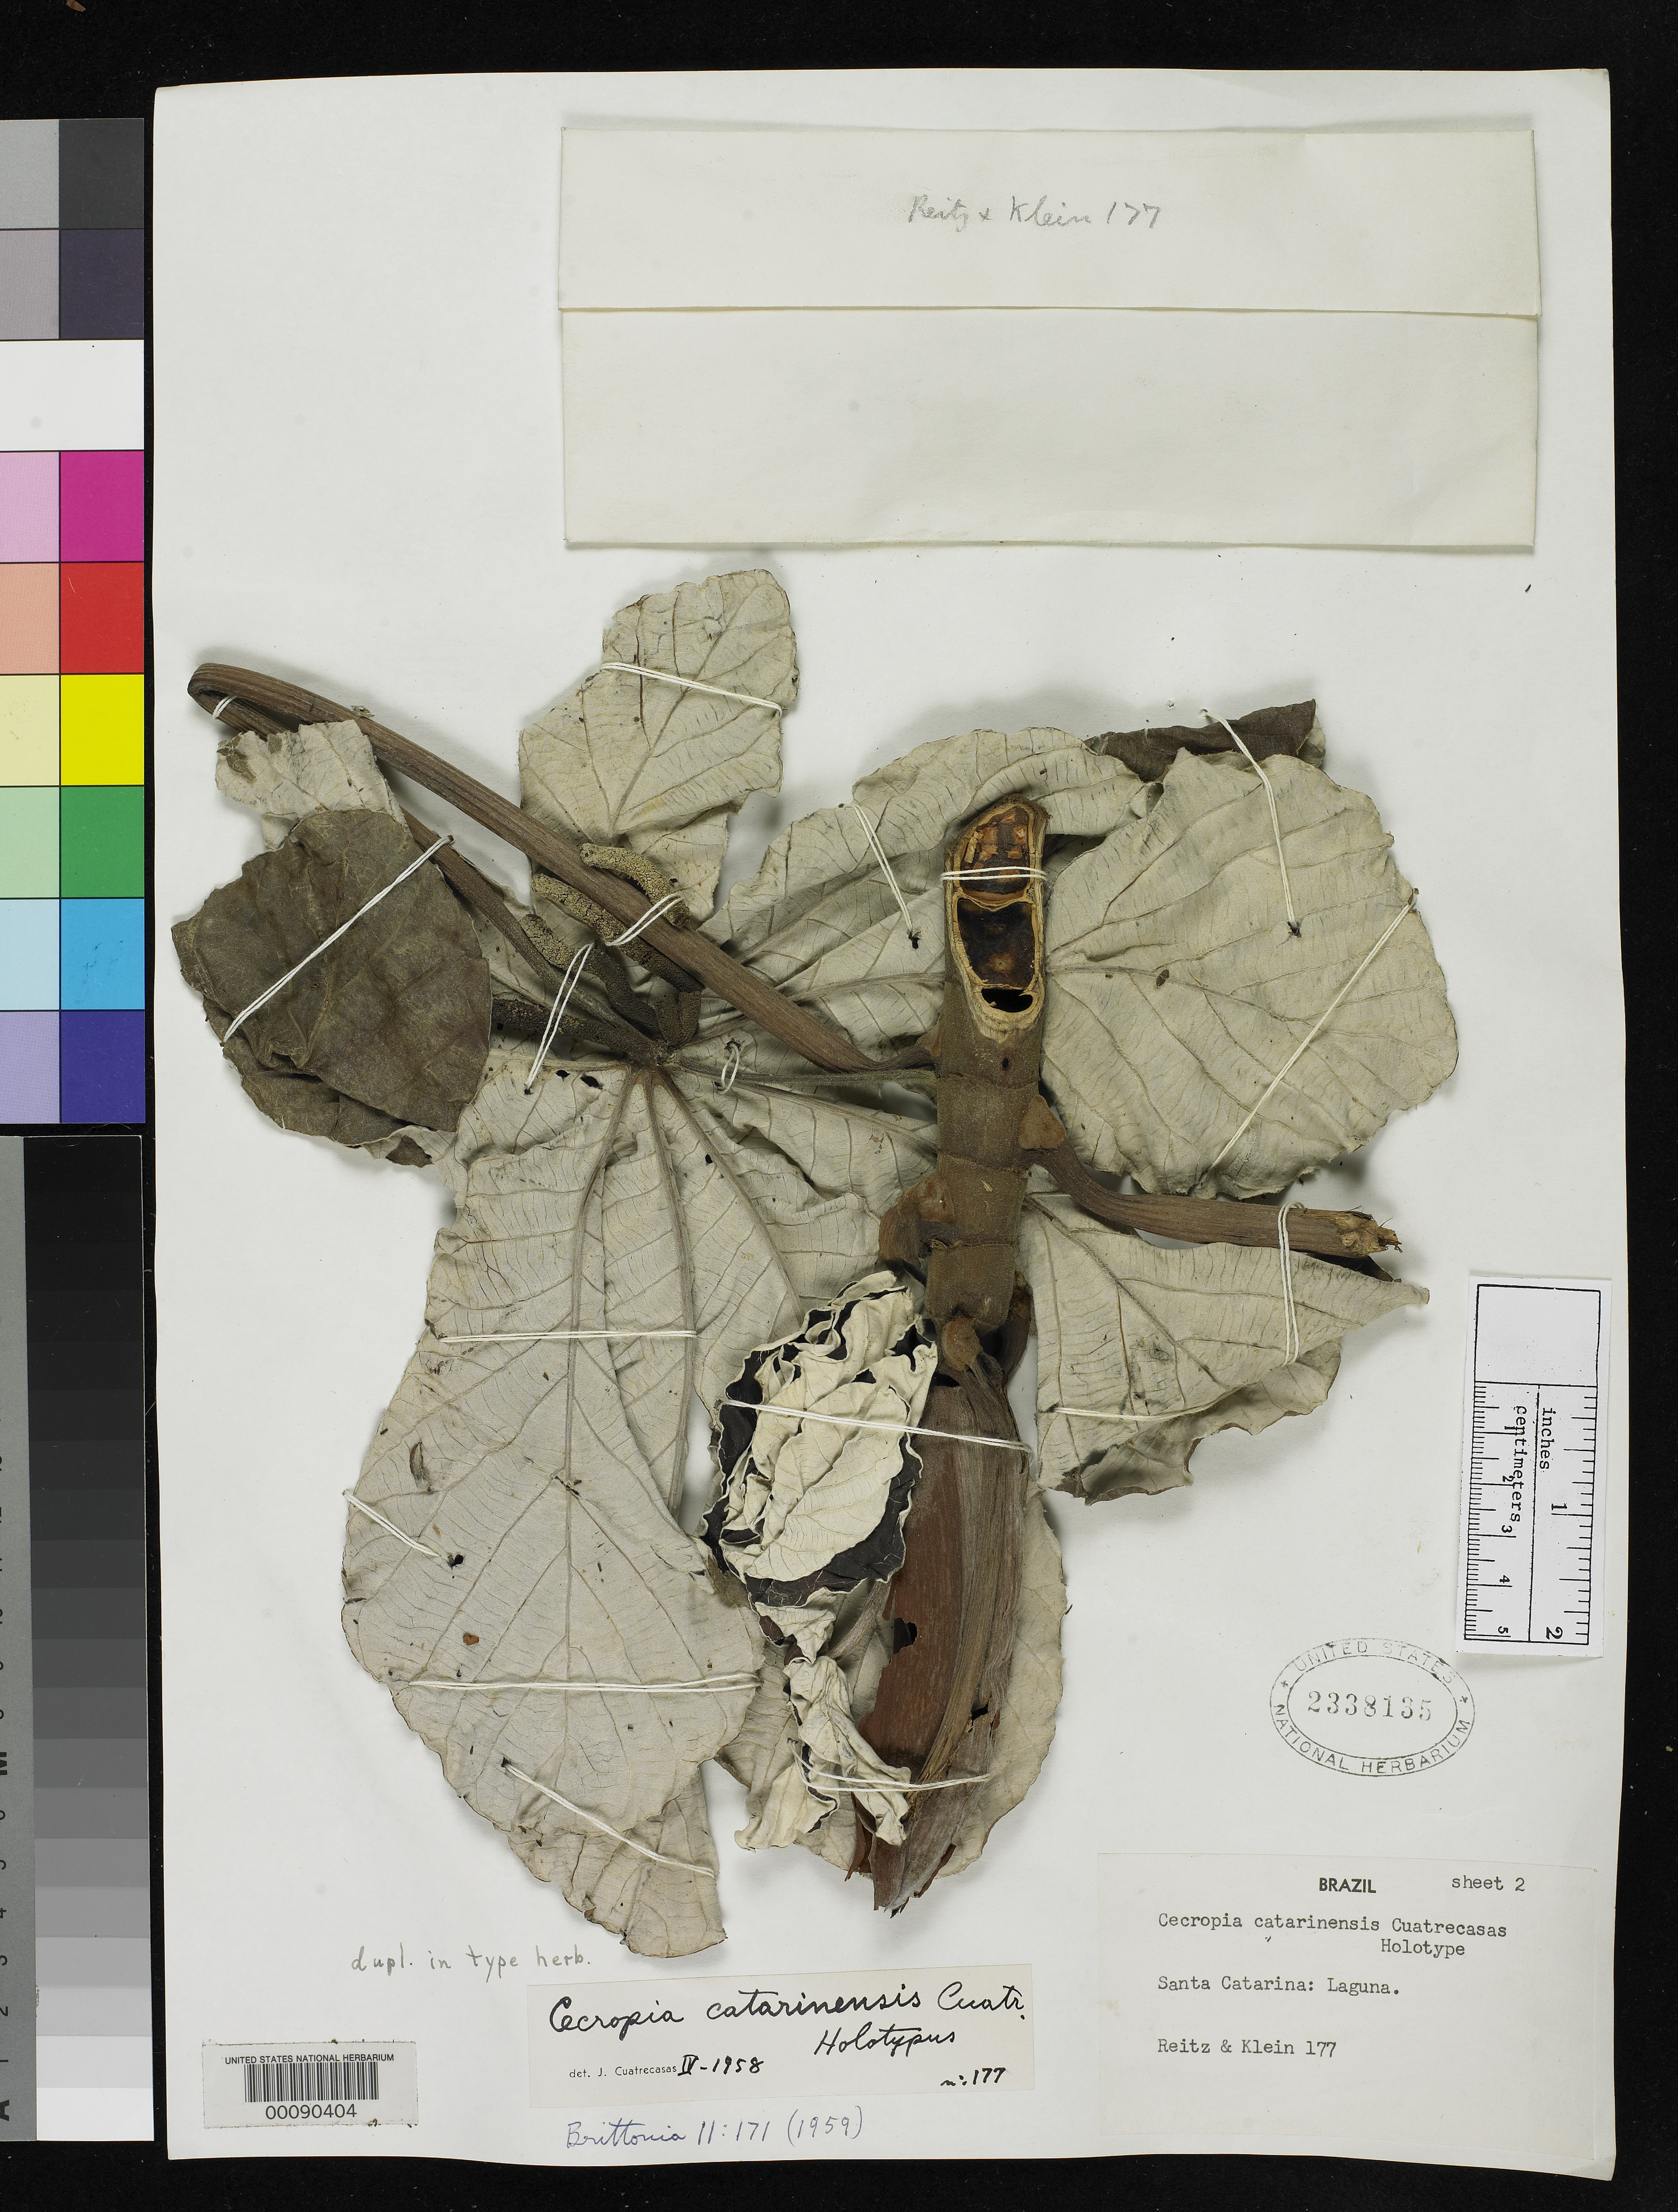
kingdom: Plantae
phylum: Tracheophyta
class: Magnoliopsida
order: Rosales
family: Urticaceae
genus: Cecropia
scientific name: Cecropia catarinensis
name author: Cuatrec.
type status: Holotype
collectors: R. Reitz & R. M. Klein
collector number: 177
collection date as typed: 22 Dec 1951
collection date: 1951-12-22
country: Brazil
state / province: Santa Catarina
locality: Laguna.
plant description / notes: This sheet with minimal label data labeled as "sheet 2" was annotated by Cuatrecasas (1958) as "Holotypus"; USNH 2338134 [=sheet 1] with complete label was annotated by Cuatrecasas (1958) as "Isotypus".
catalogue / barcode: US 2338135